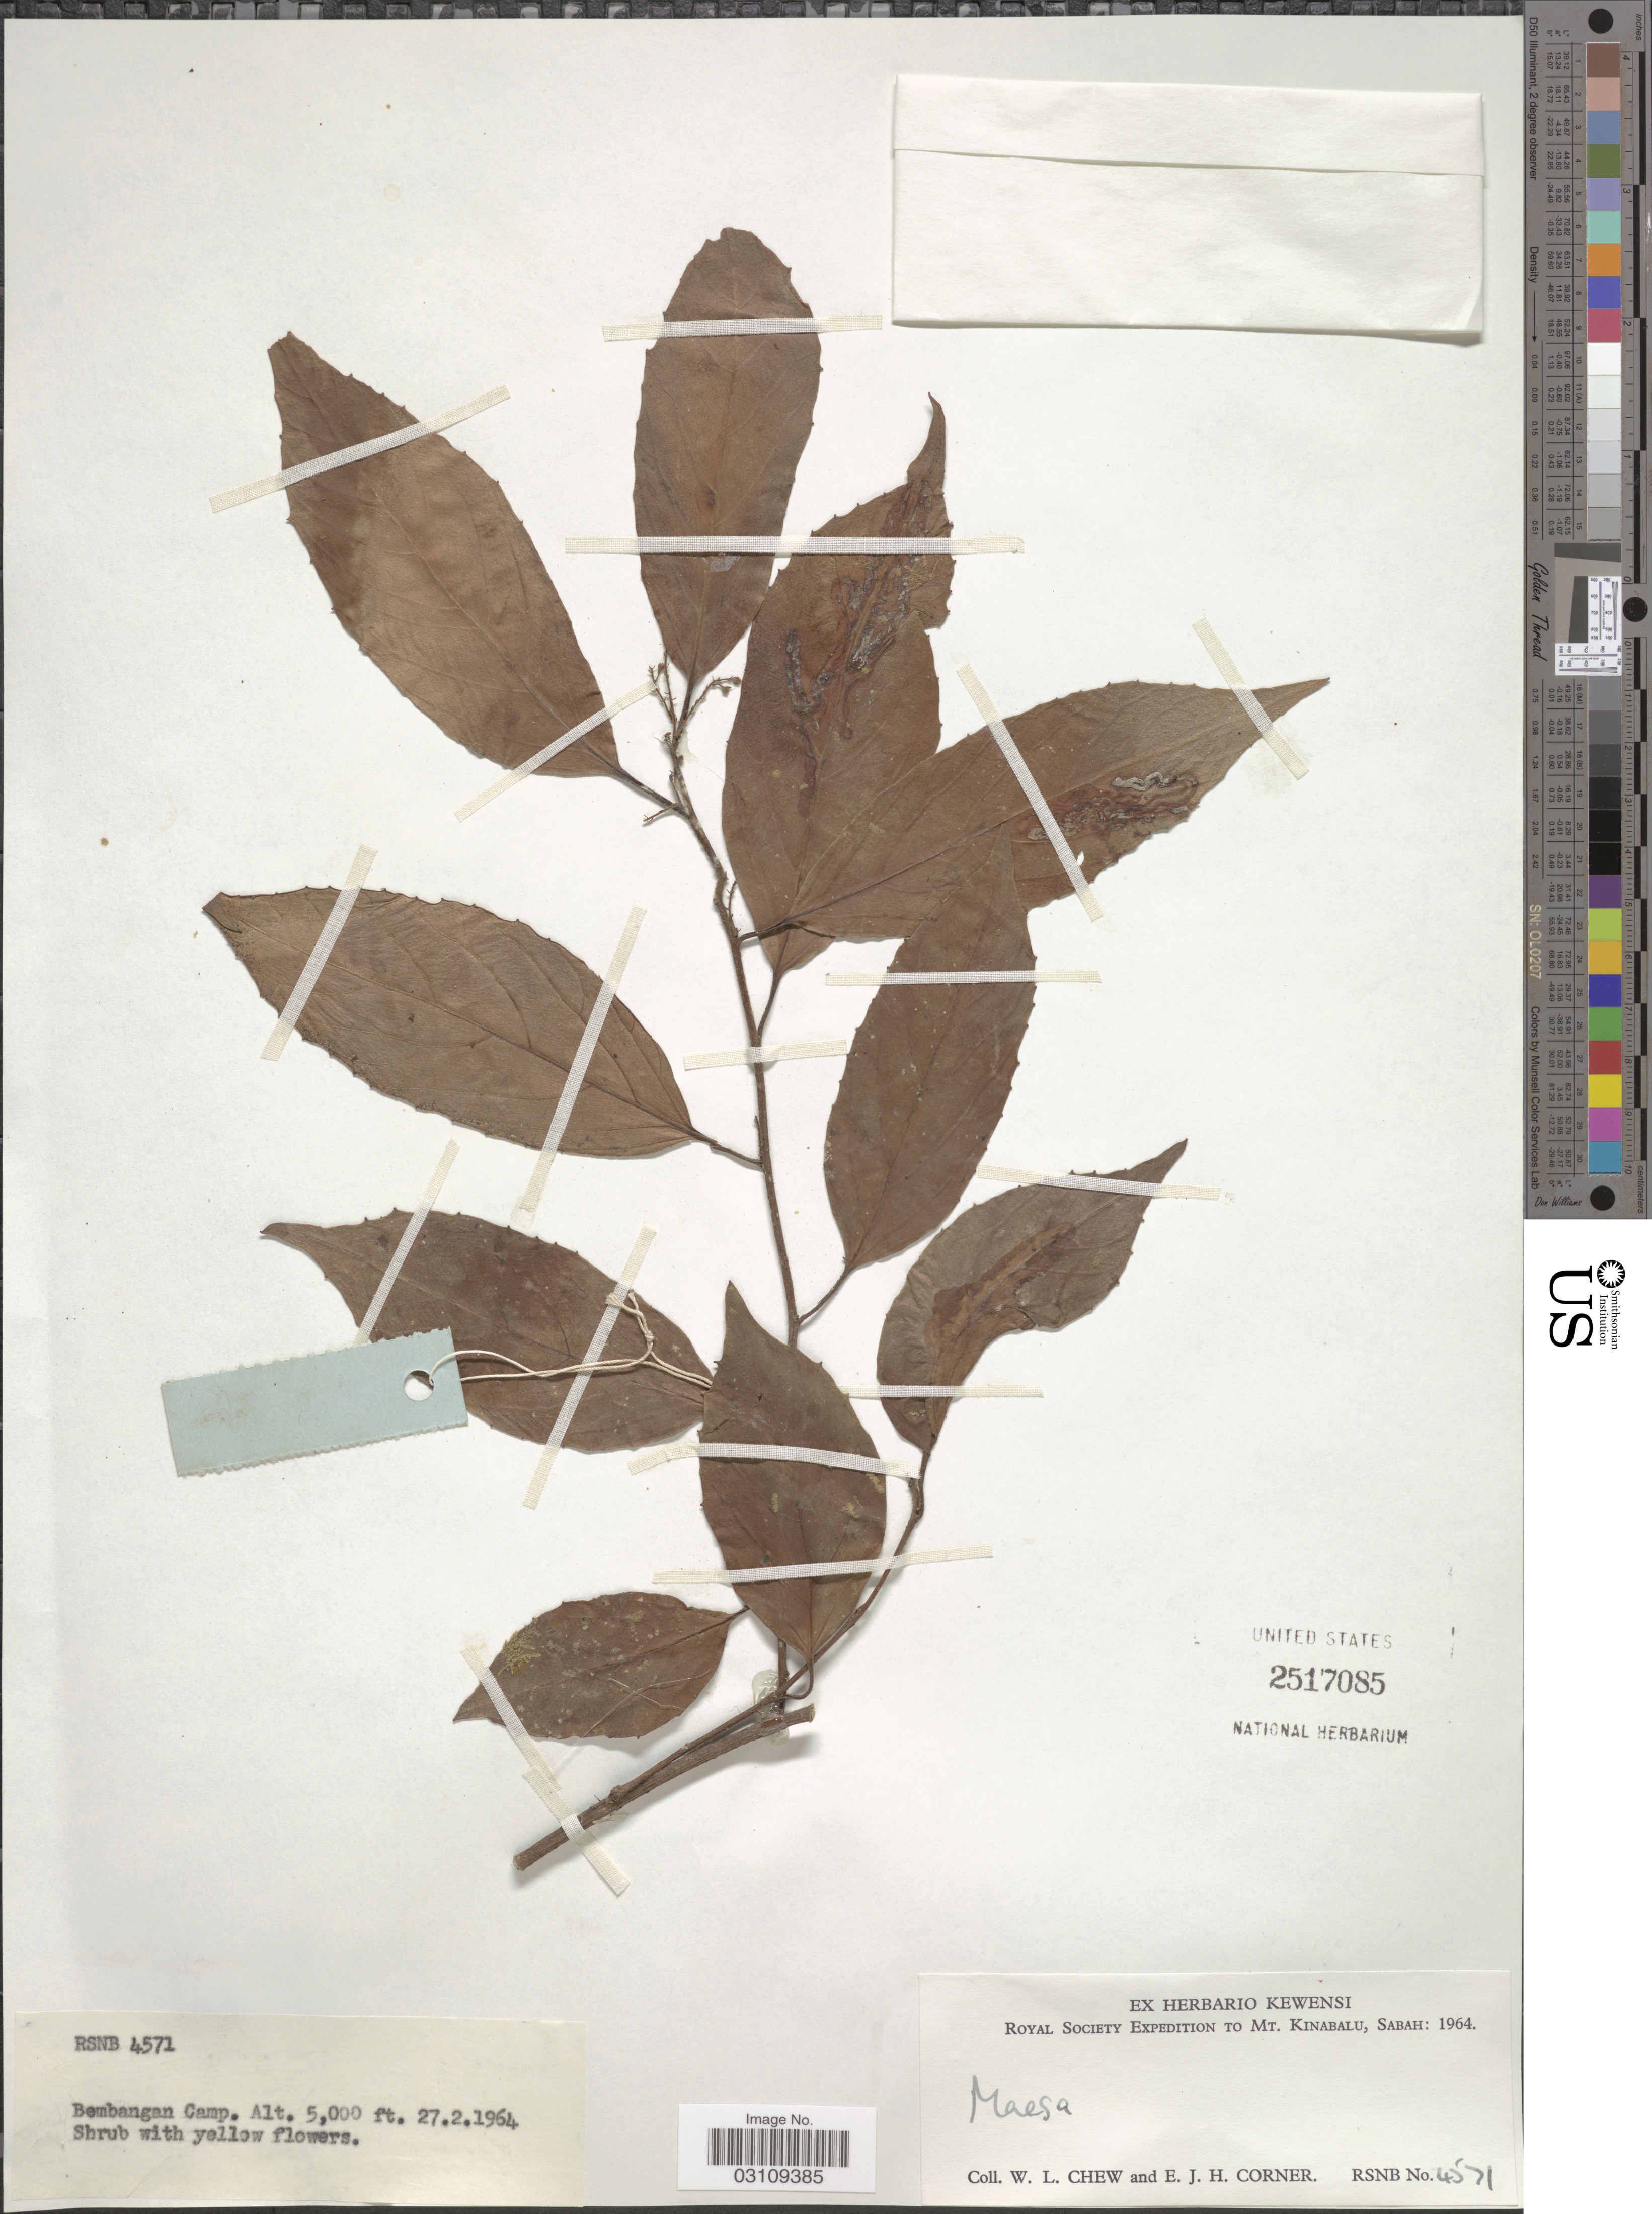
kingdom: Plantae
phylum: Tracheophyta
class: Magnoliopsida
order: Ericales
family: Primulaceae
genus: Maesa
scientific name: Maesa sp.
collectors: W. Chew & E. Corner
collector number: RSNB4571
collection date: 1964-02-27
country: Malaysia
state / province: Sabah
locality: Mt. Kinabalu. Bembangan Camp.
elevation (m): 1524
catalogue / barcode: US 2517085